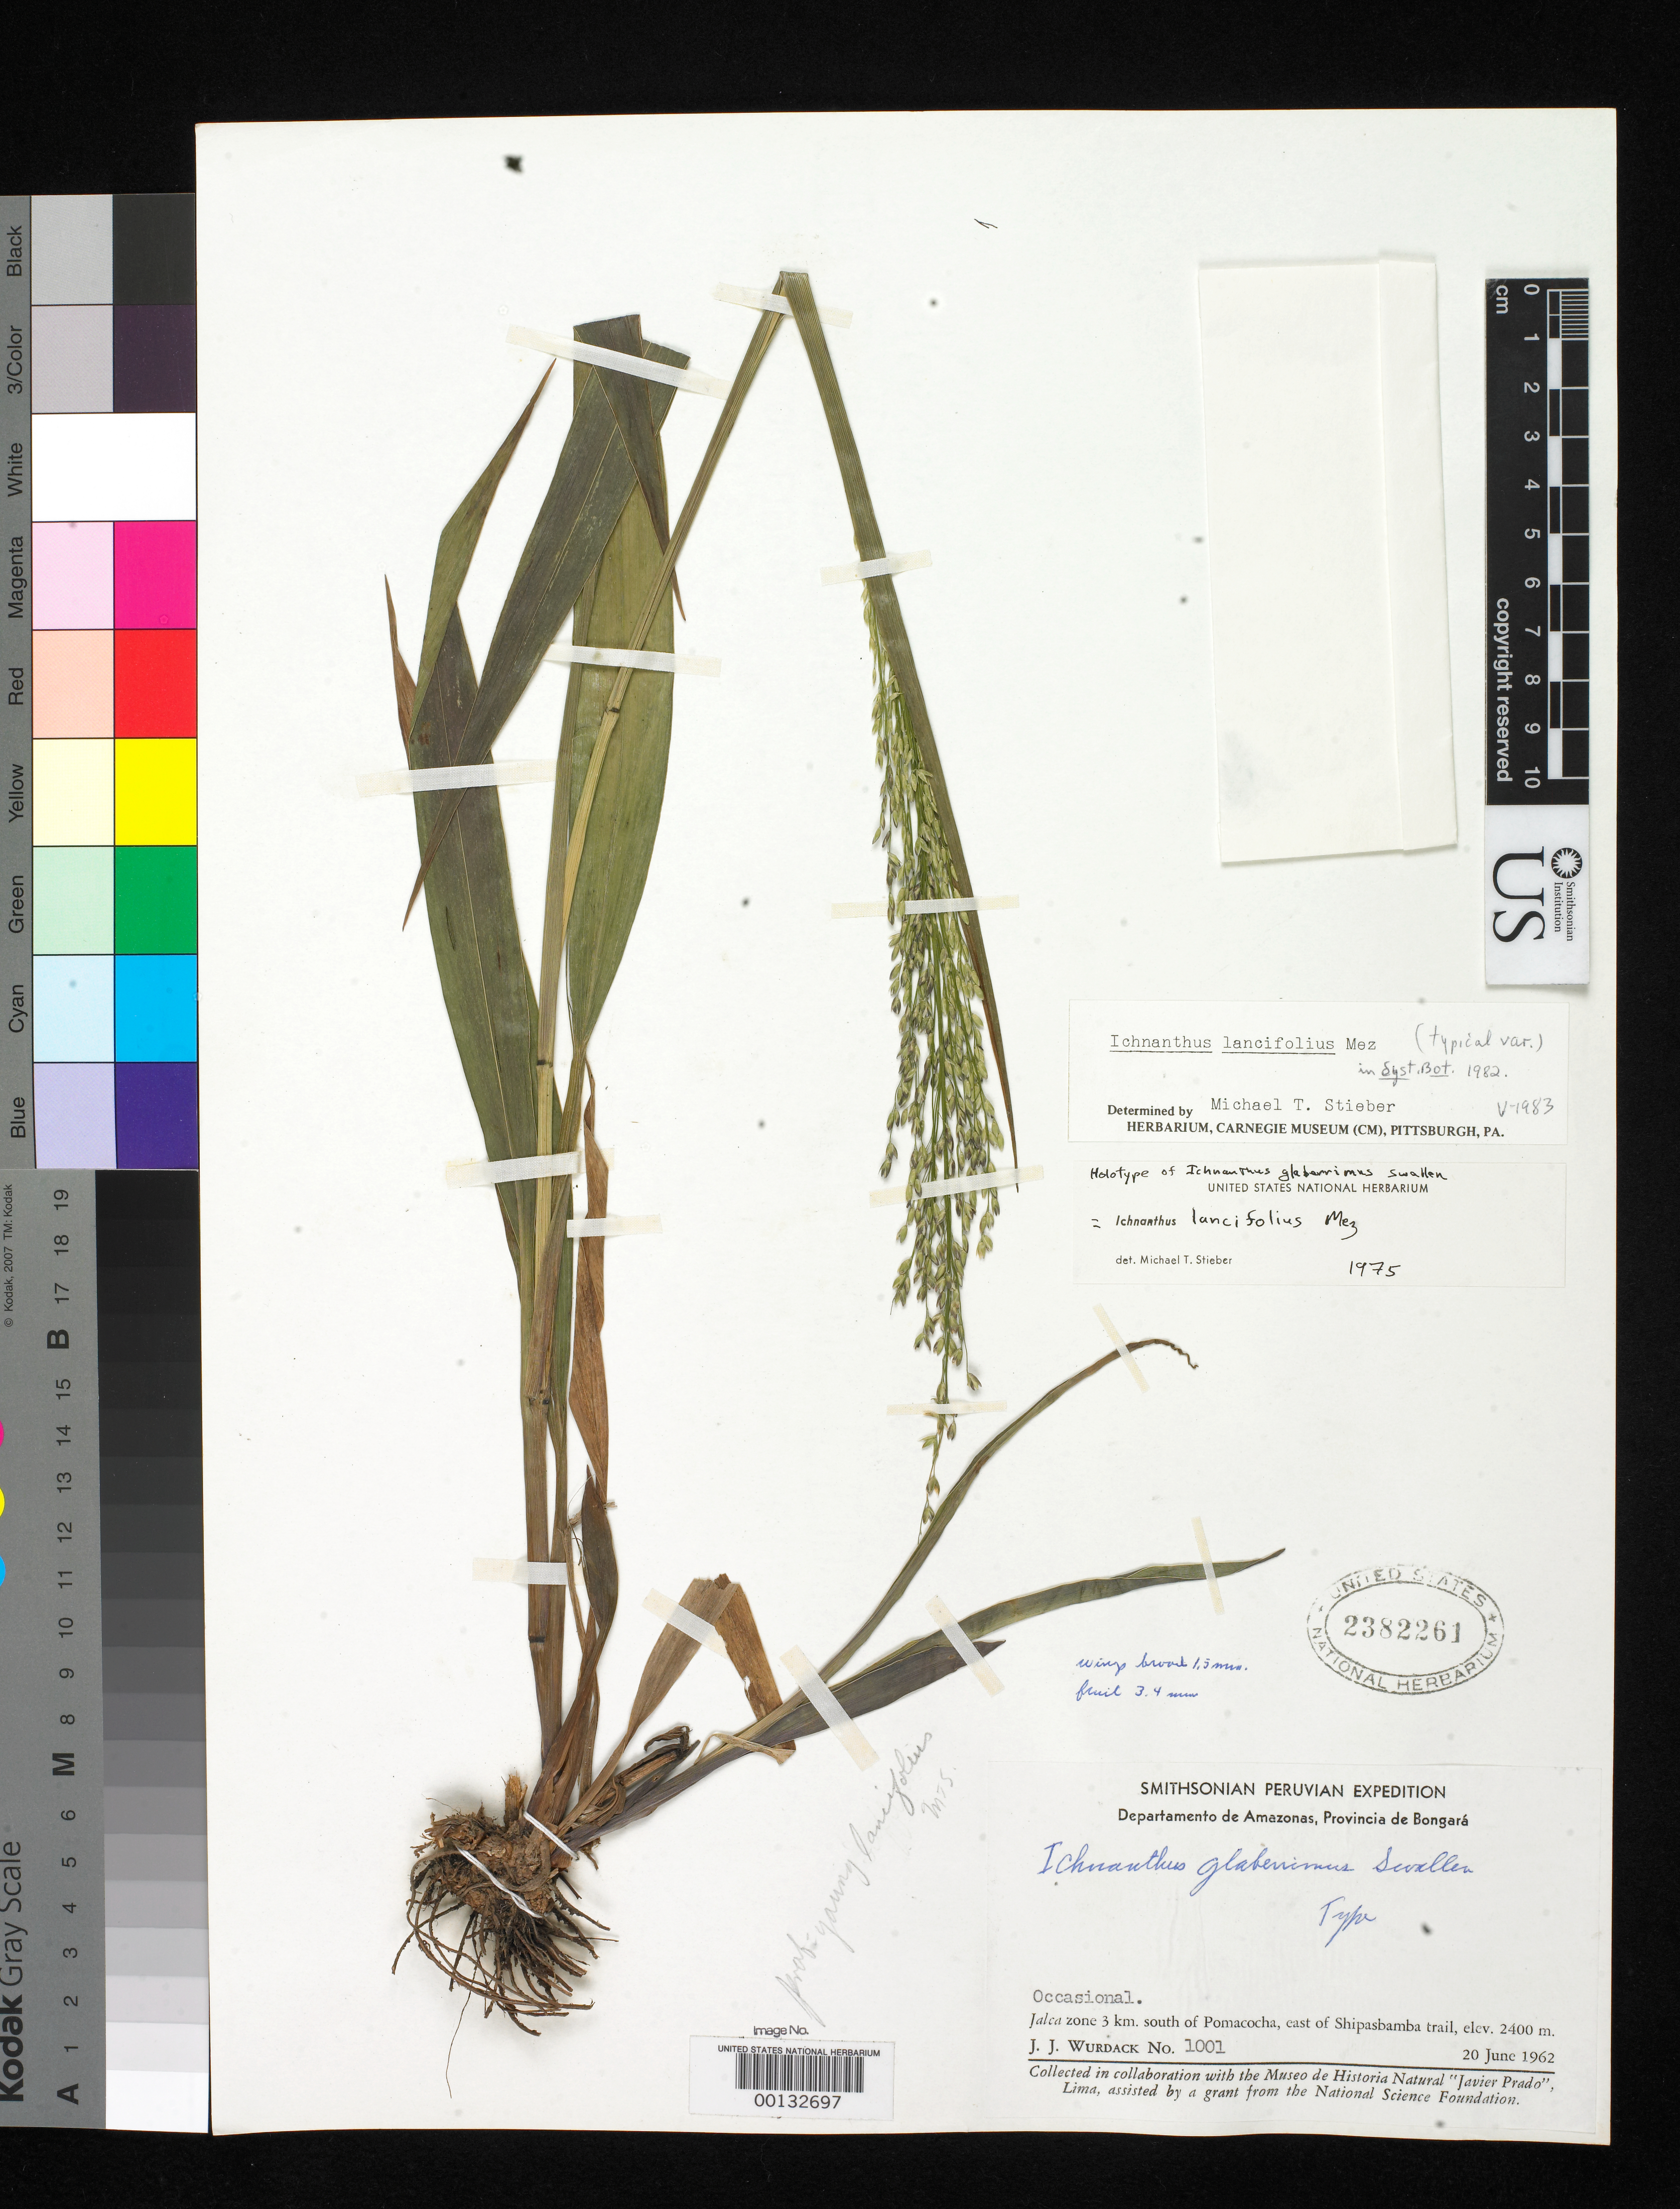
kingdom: Plantae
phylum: Tracheophyta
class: Liliopsida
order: Poales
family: Poaceae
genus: Ichnanthus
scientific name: Ichnanthus glaberrimus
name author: Swallen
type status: Holotype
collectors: J. J. Wurdack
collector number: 1001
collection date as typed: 20 Jun 1962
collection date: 1962-06-20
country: Peru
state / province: Amazonas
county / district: Bongará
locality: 3 km S of Pomacocha, E of Shipasbamba Trail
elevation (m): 2400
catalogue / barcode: US 2382261